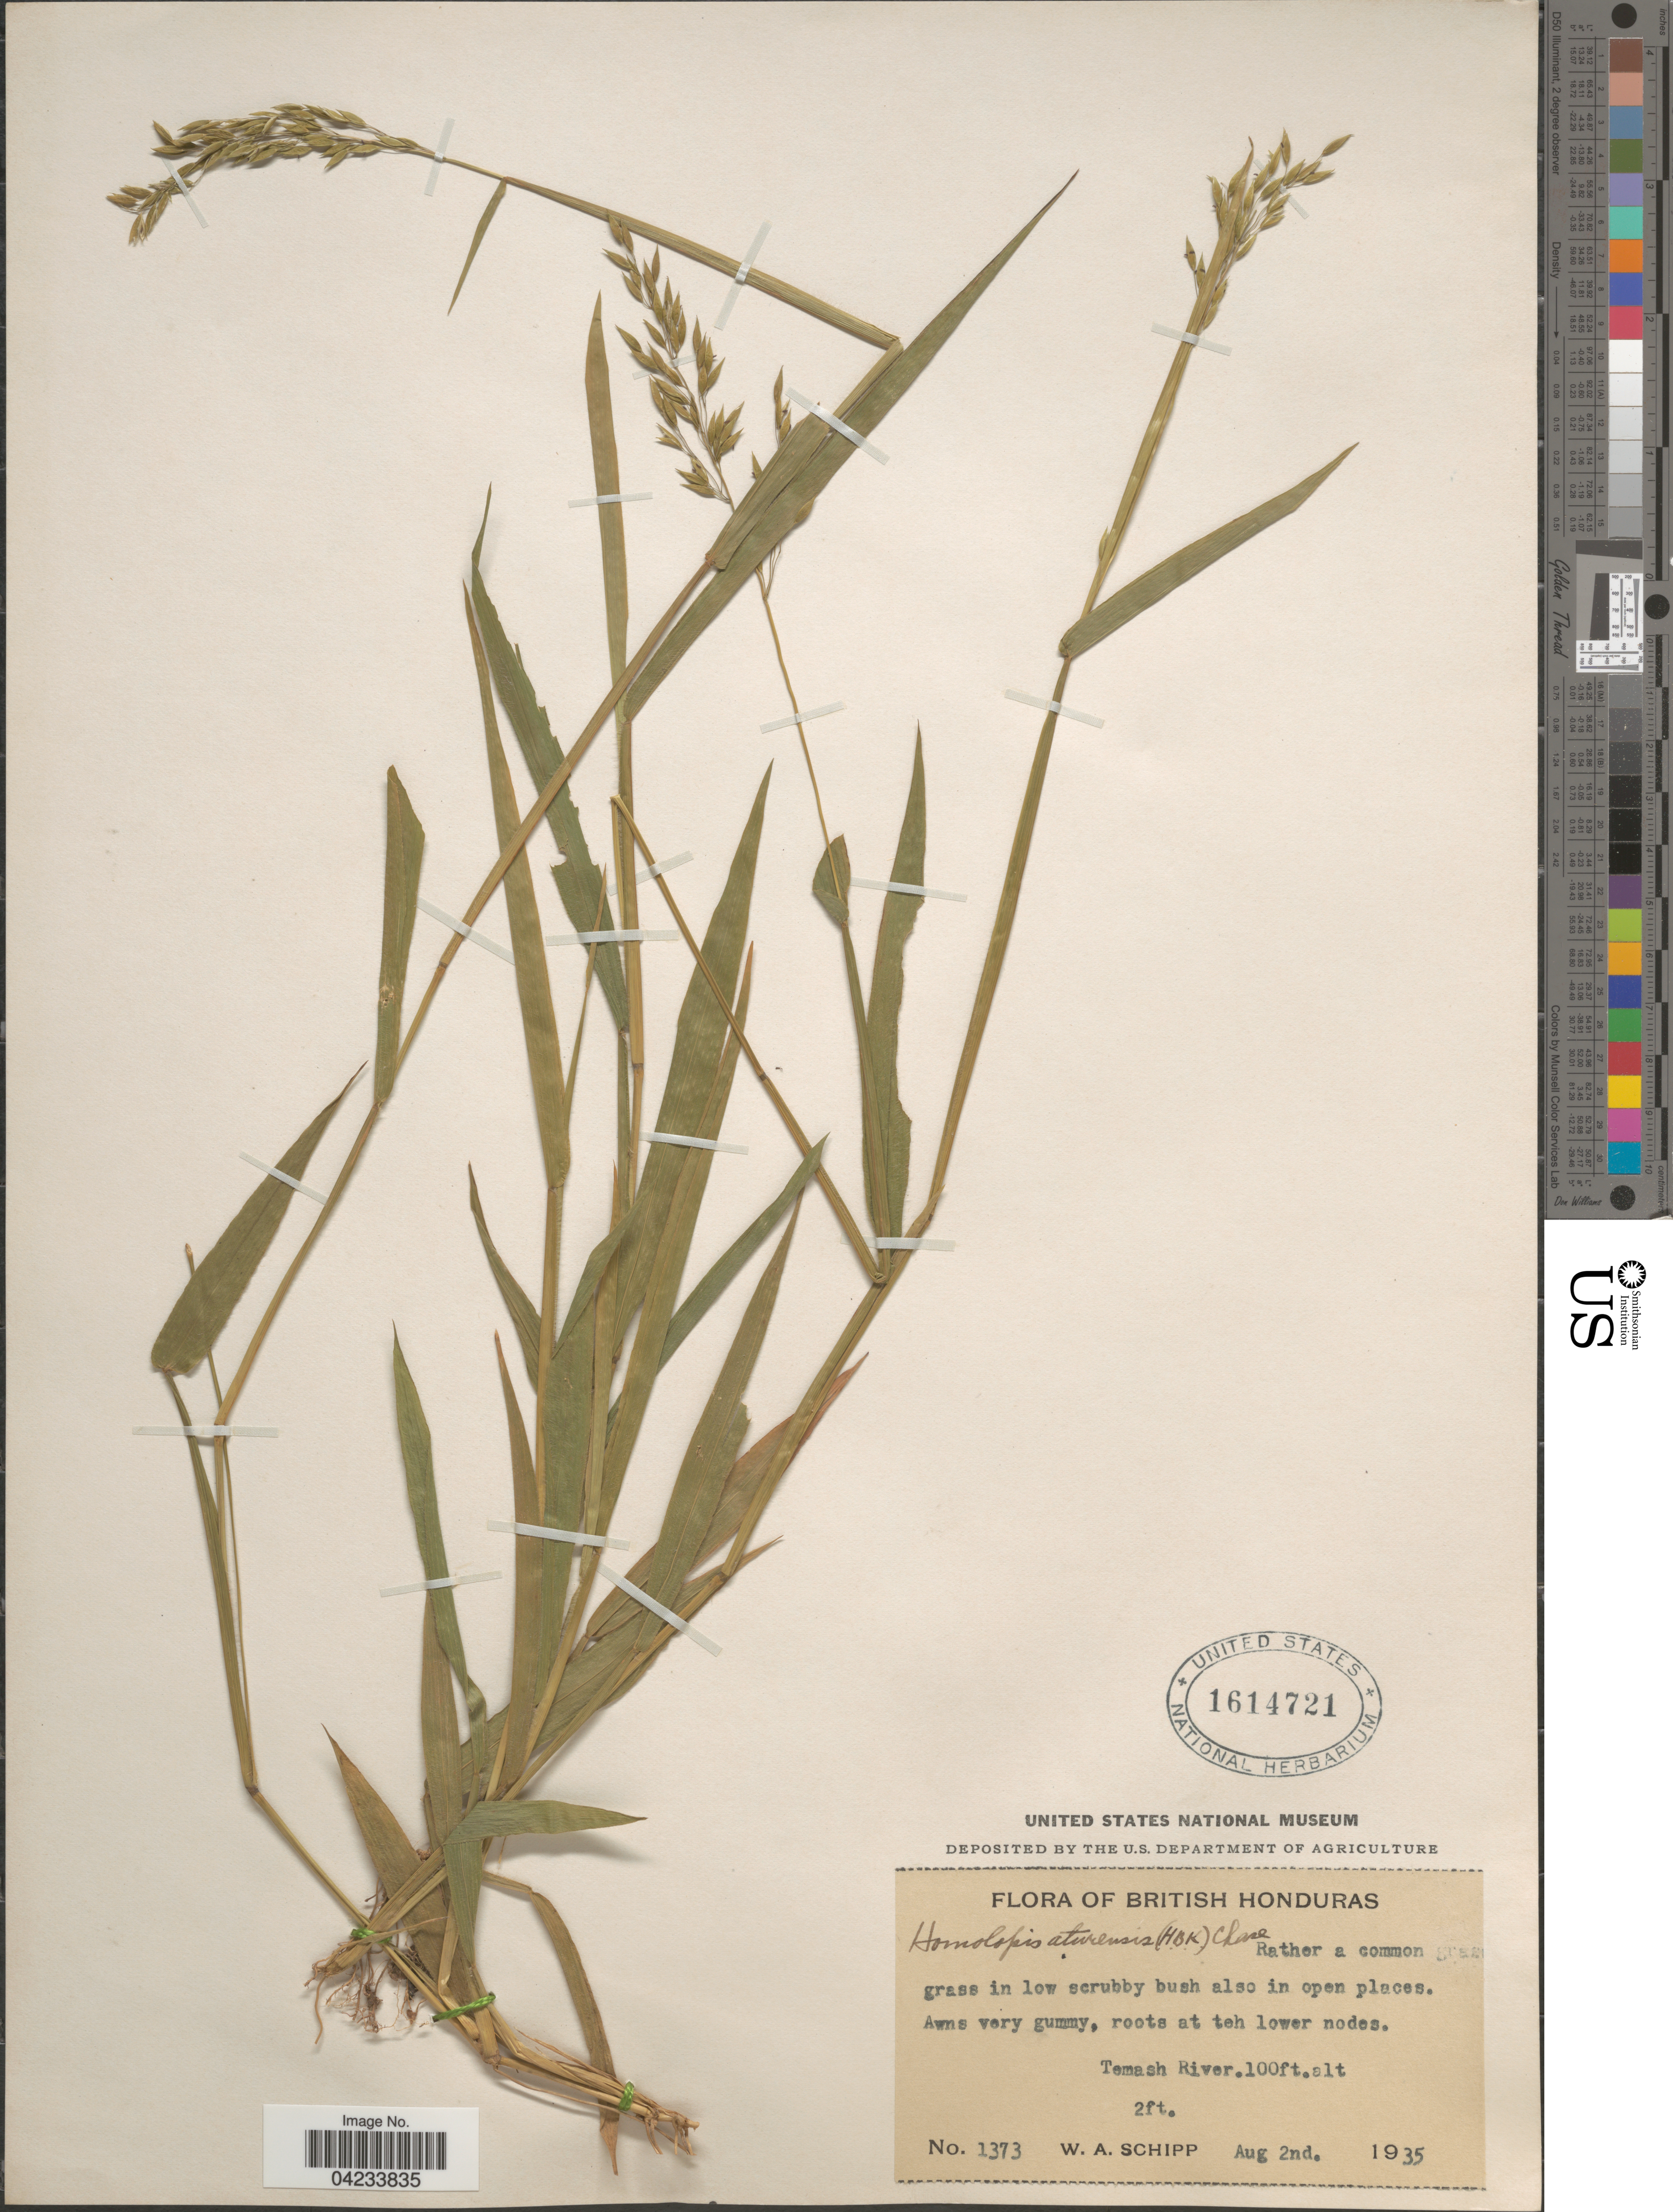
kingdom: Plantae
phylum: Tracheophyta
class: Liliopsida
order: Poales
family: Poaceae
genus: Homolepis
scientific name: Homolepis aturensis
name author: (Kunth) Chase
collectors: W. Schipp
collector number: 1373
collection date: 1935-08-02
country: Belize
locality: British Honduras. Temash River.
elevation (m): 30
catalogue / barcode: US 1614721